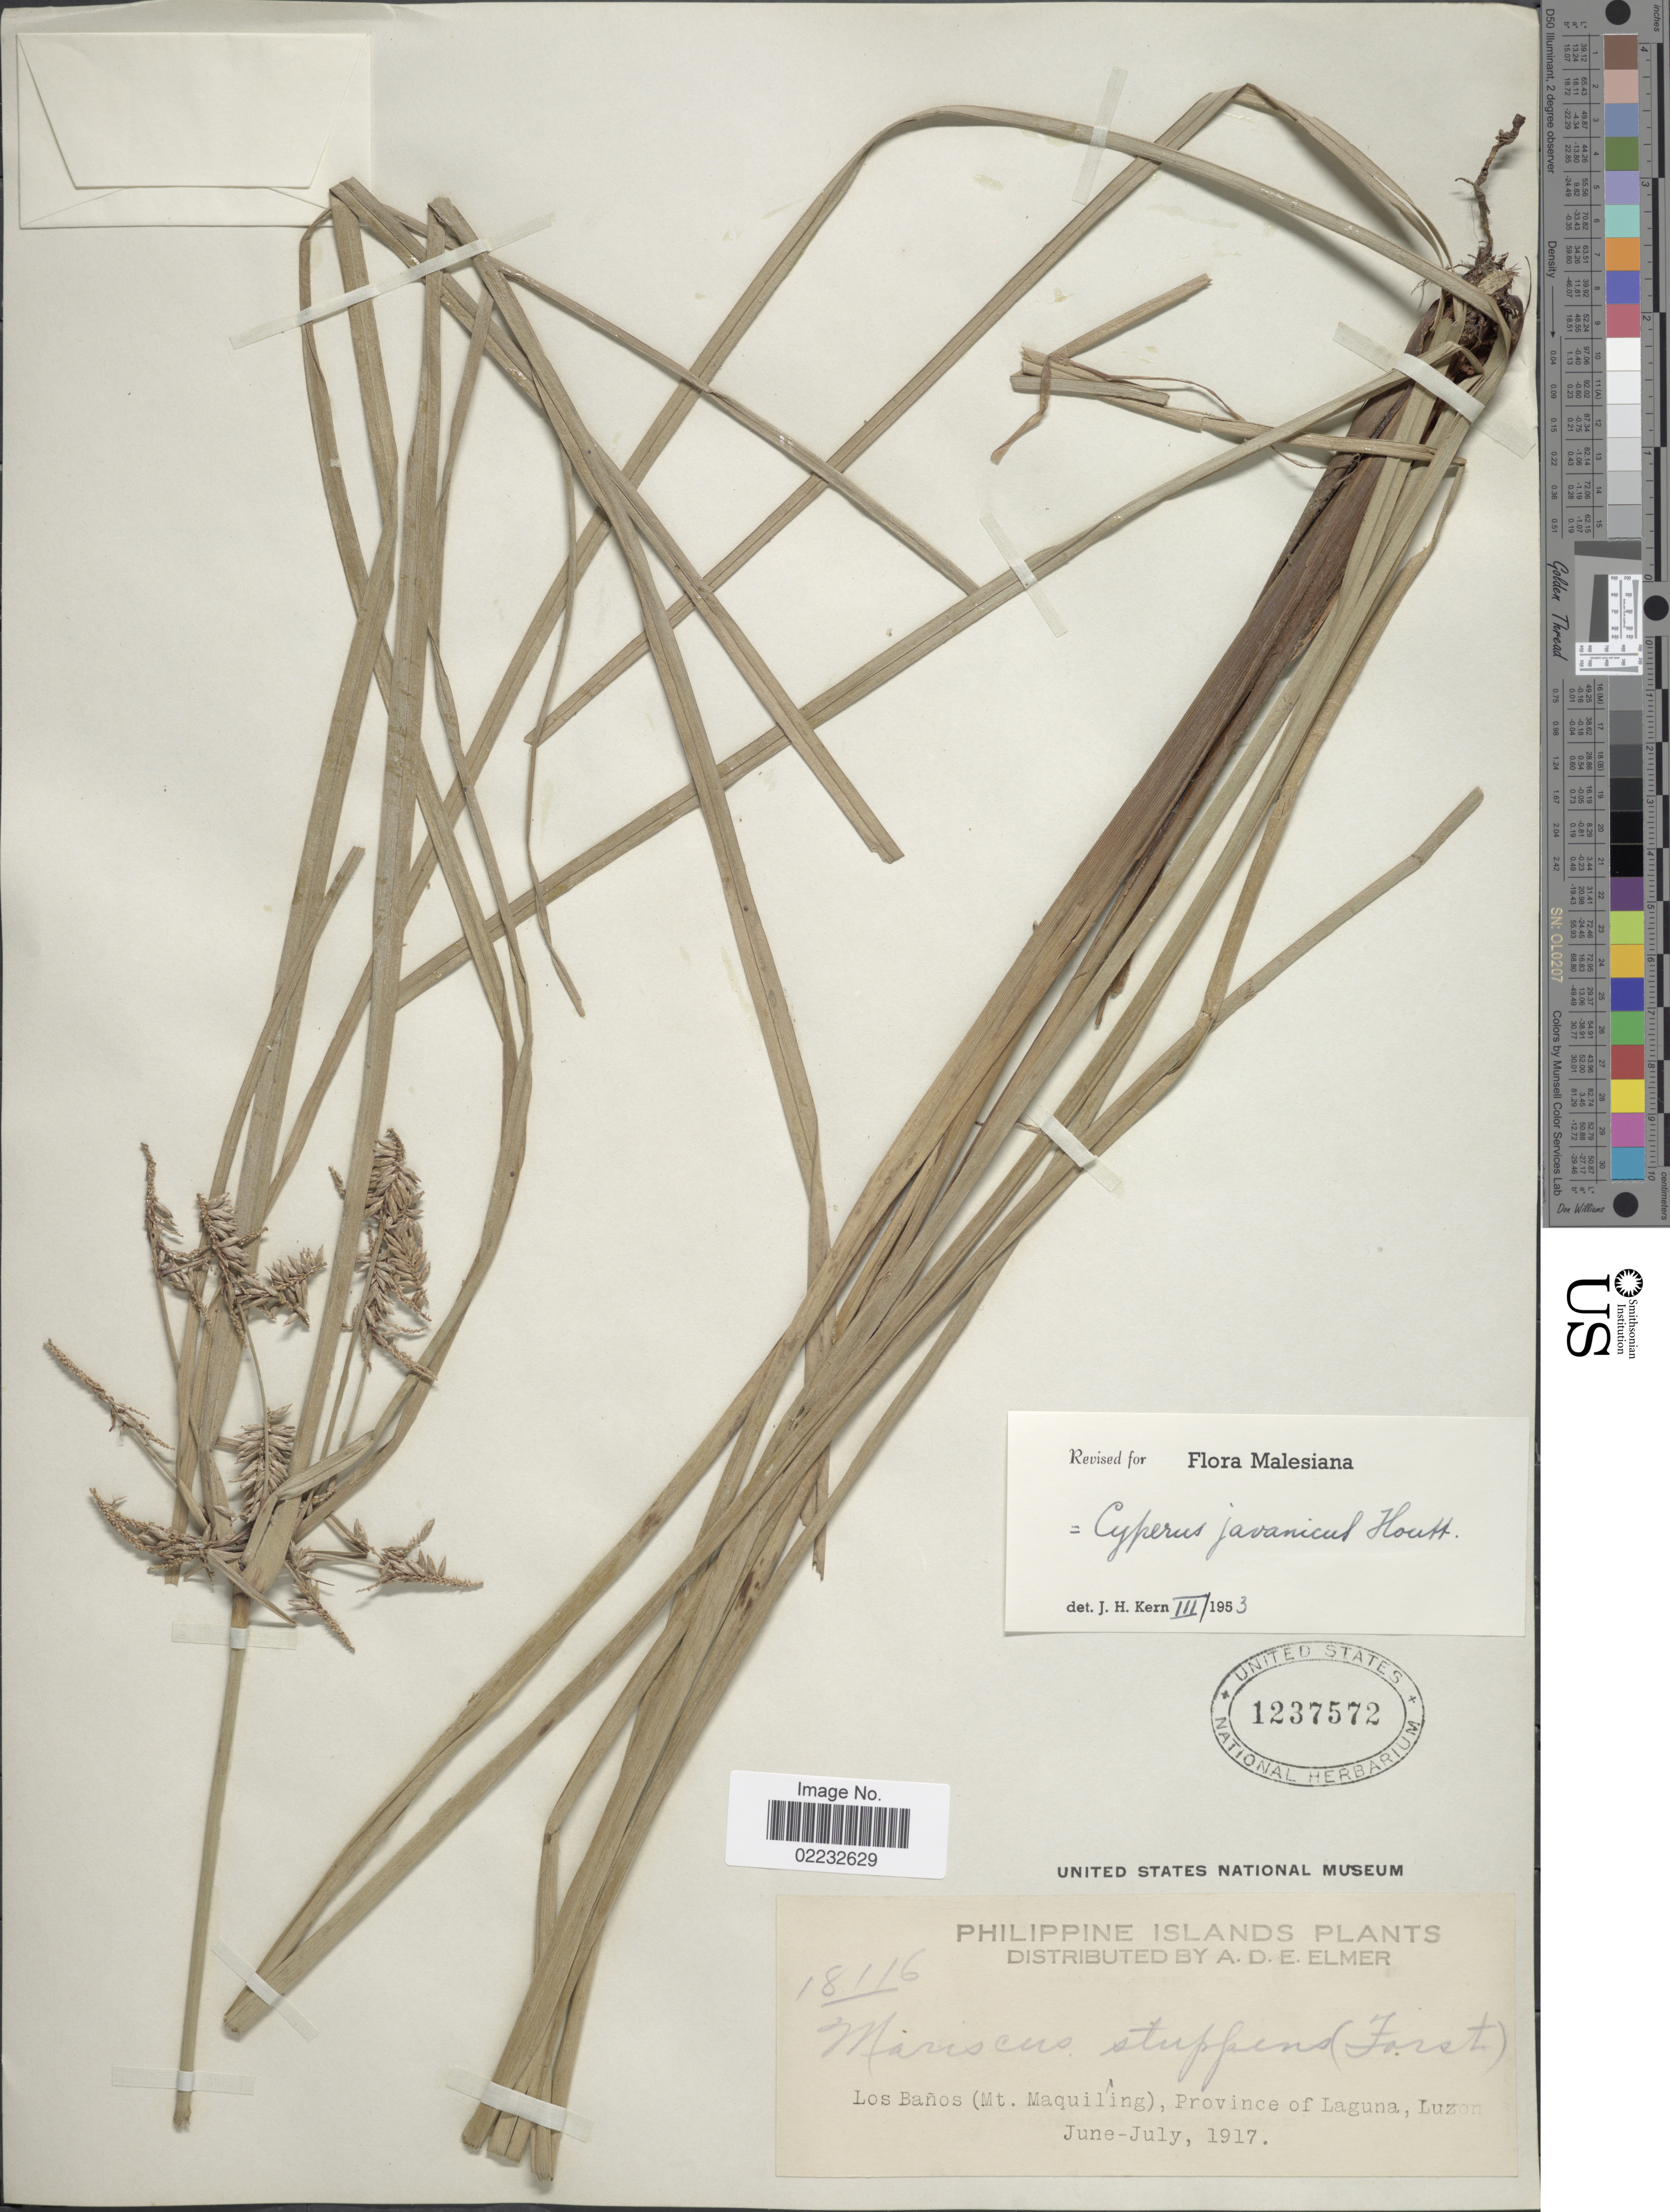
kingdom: Plantae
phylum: Tracheophyta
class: Liliopsida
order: Poales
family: Cyperaceae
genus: Cyperus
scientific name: Cyperus javanicus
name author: Houtt.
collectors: A. D. E. Elmer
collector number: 18116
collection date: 1917-06/1917-07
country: Philippines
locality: Los Baños (Mt. Maquiling), Province of Laguna, Luzon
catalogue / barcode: US 1237572